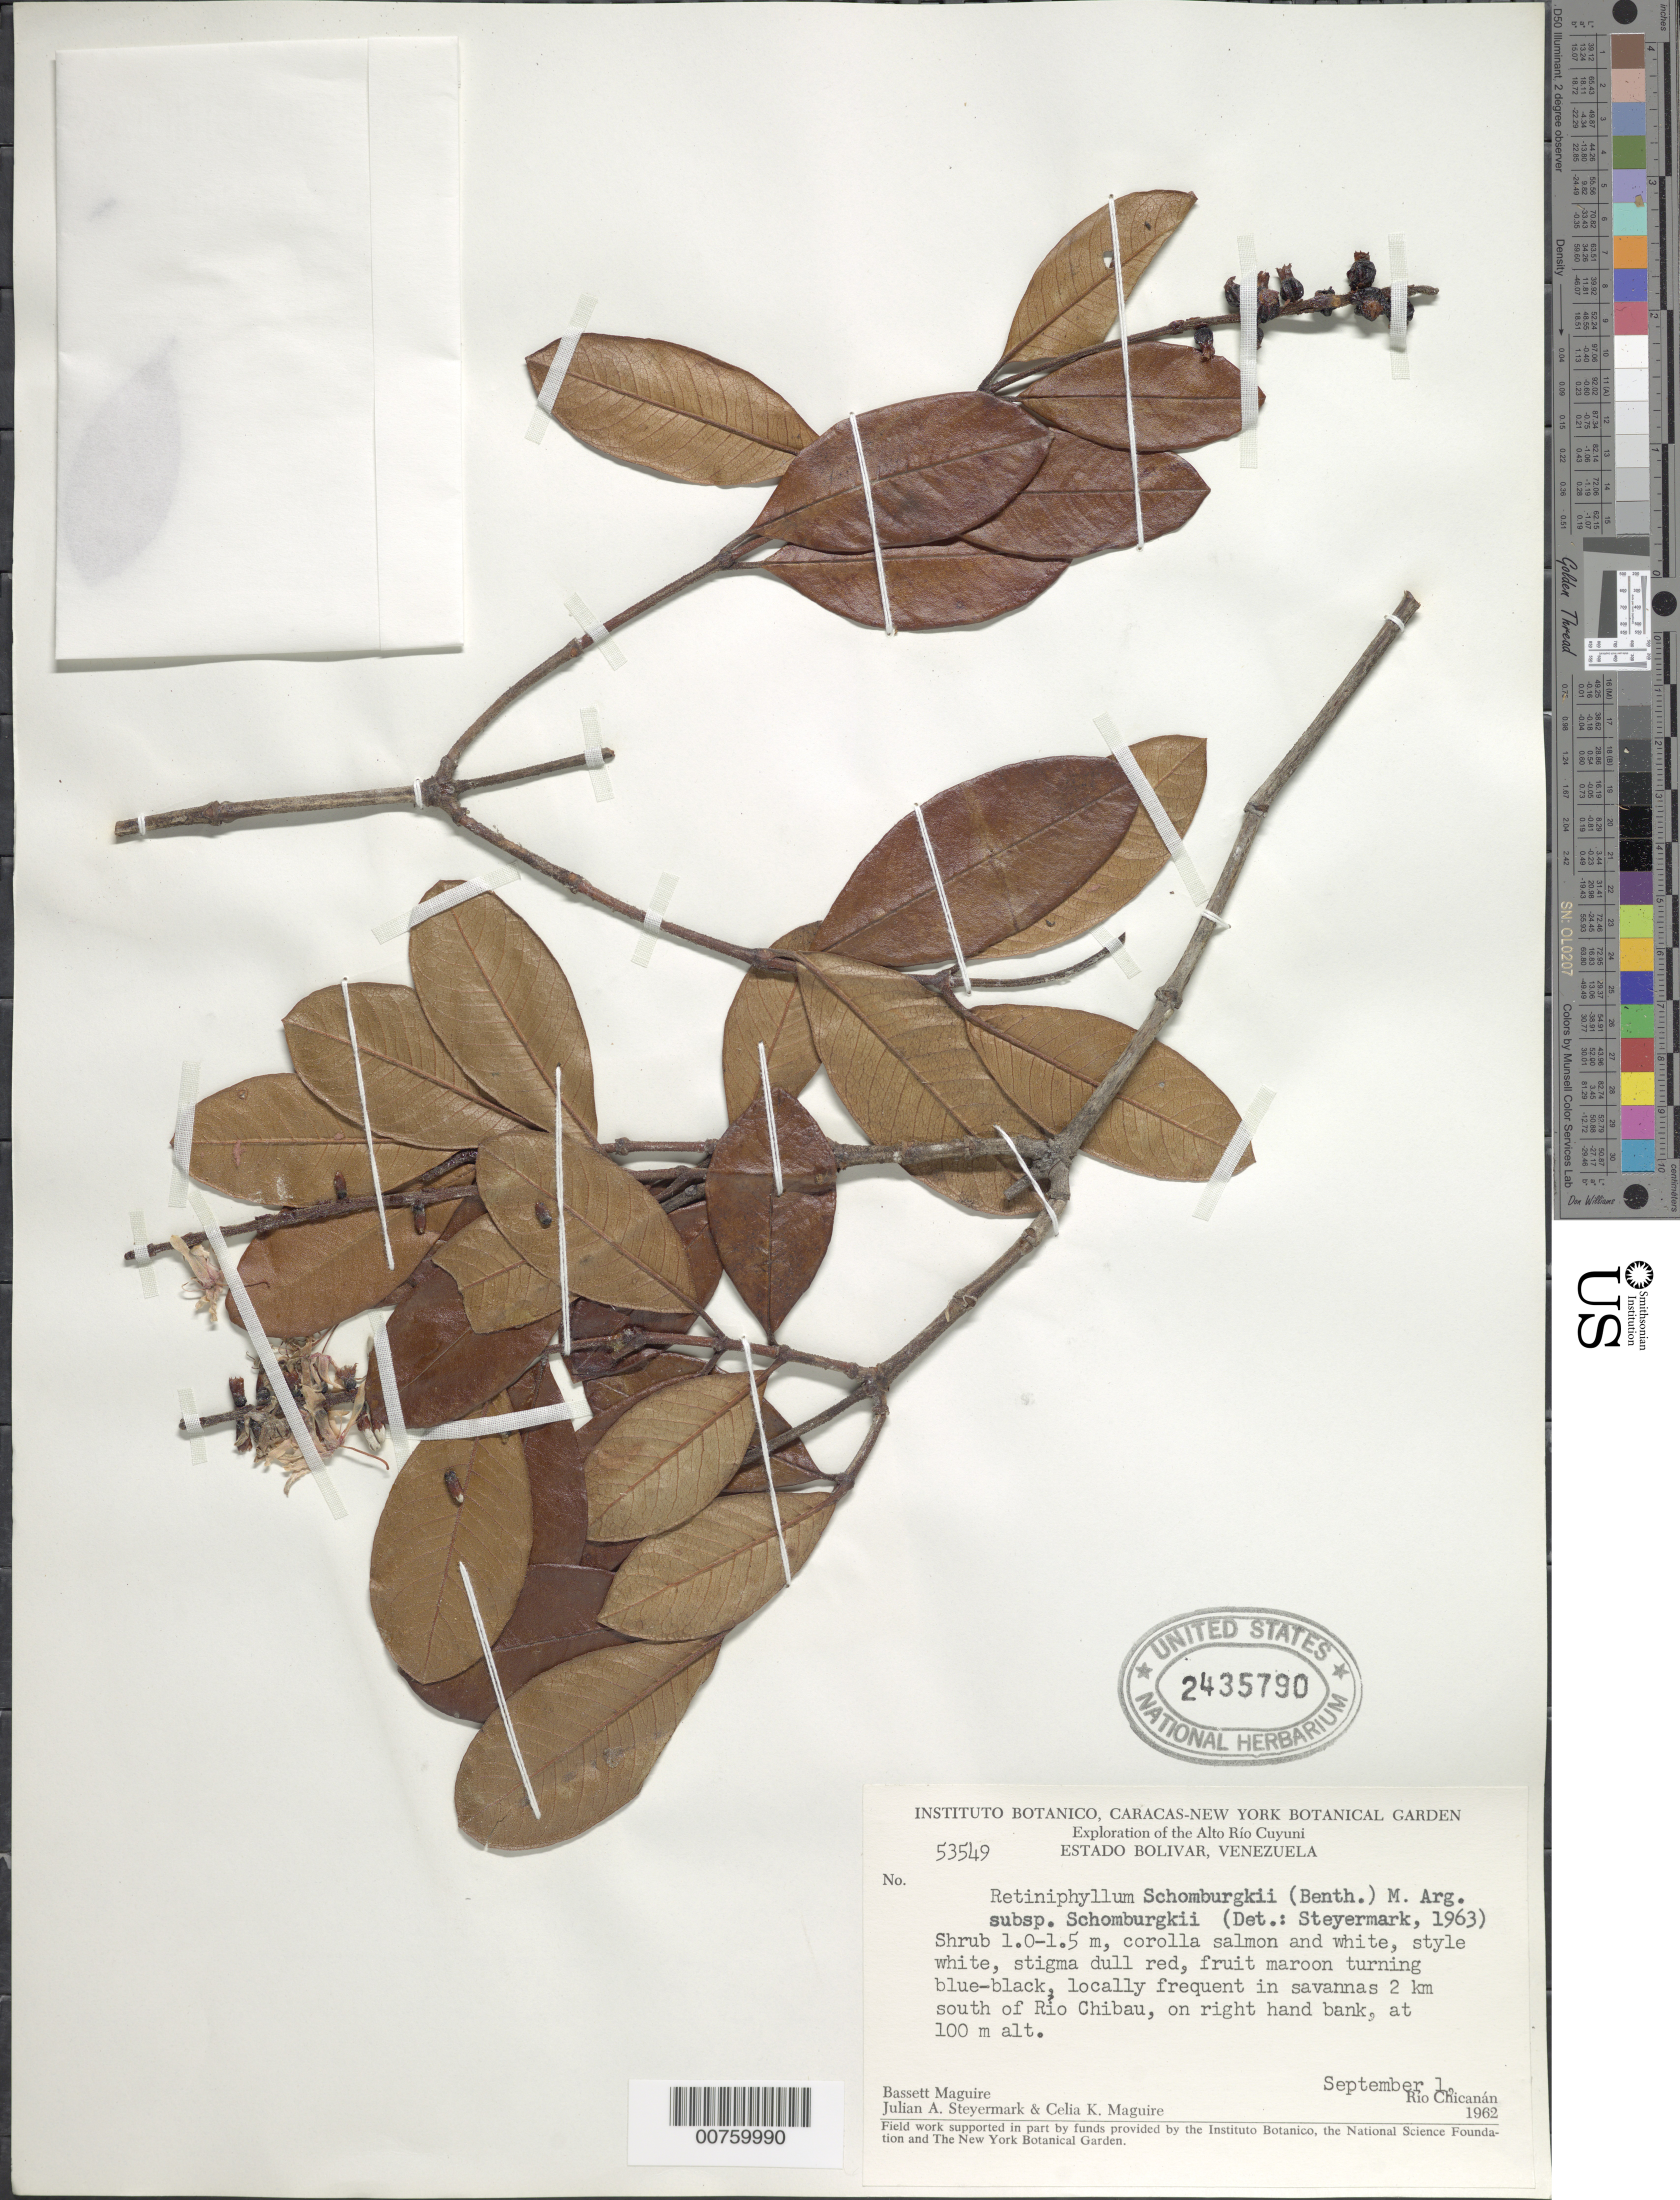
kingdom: Plantae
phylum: Tracheophyta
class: Magnoliopsida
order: Gentianales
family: Rubiaceae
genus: Retiniphyllum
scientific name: Retiniphyllum schomburgkii subsp. schomburgkii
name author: (Benth.) Müll. Arg.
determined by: Steyermark, Julian A., (VEN)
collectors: B. Maguire, J. Steyermark & C. K. Maguire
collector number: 53549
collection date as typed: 1-Sep-62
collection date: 1962-09-01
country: Venezuela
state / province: Bolívar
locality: Alto Río Cuyuni, 2 km S of Río Chibau, right hand bank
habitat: Savanna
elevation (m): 100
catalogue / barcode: US 2435790